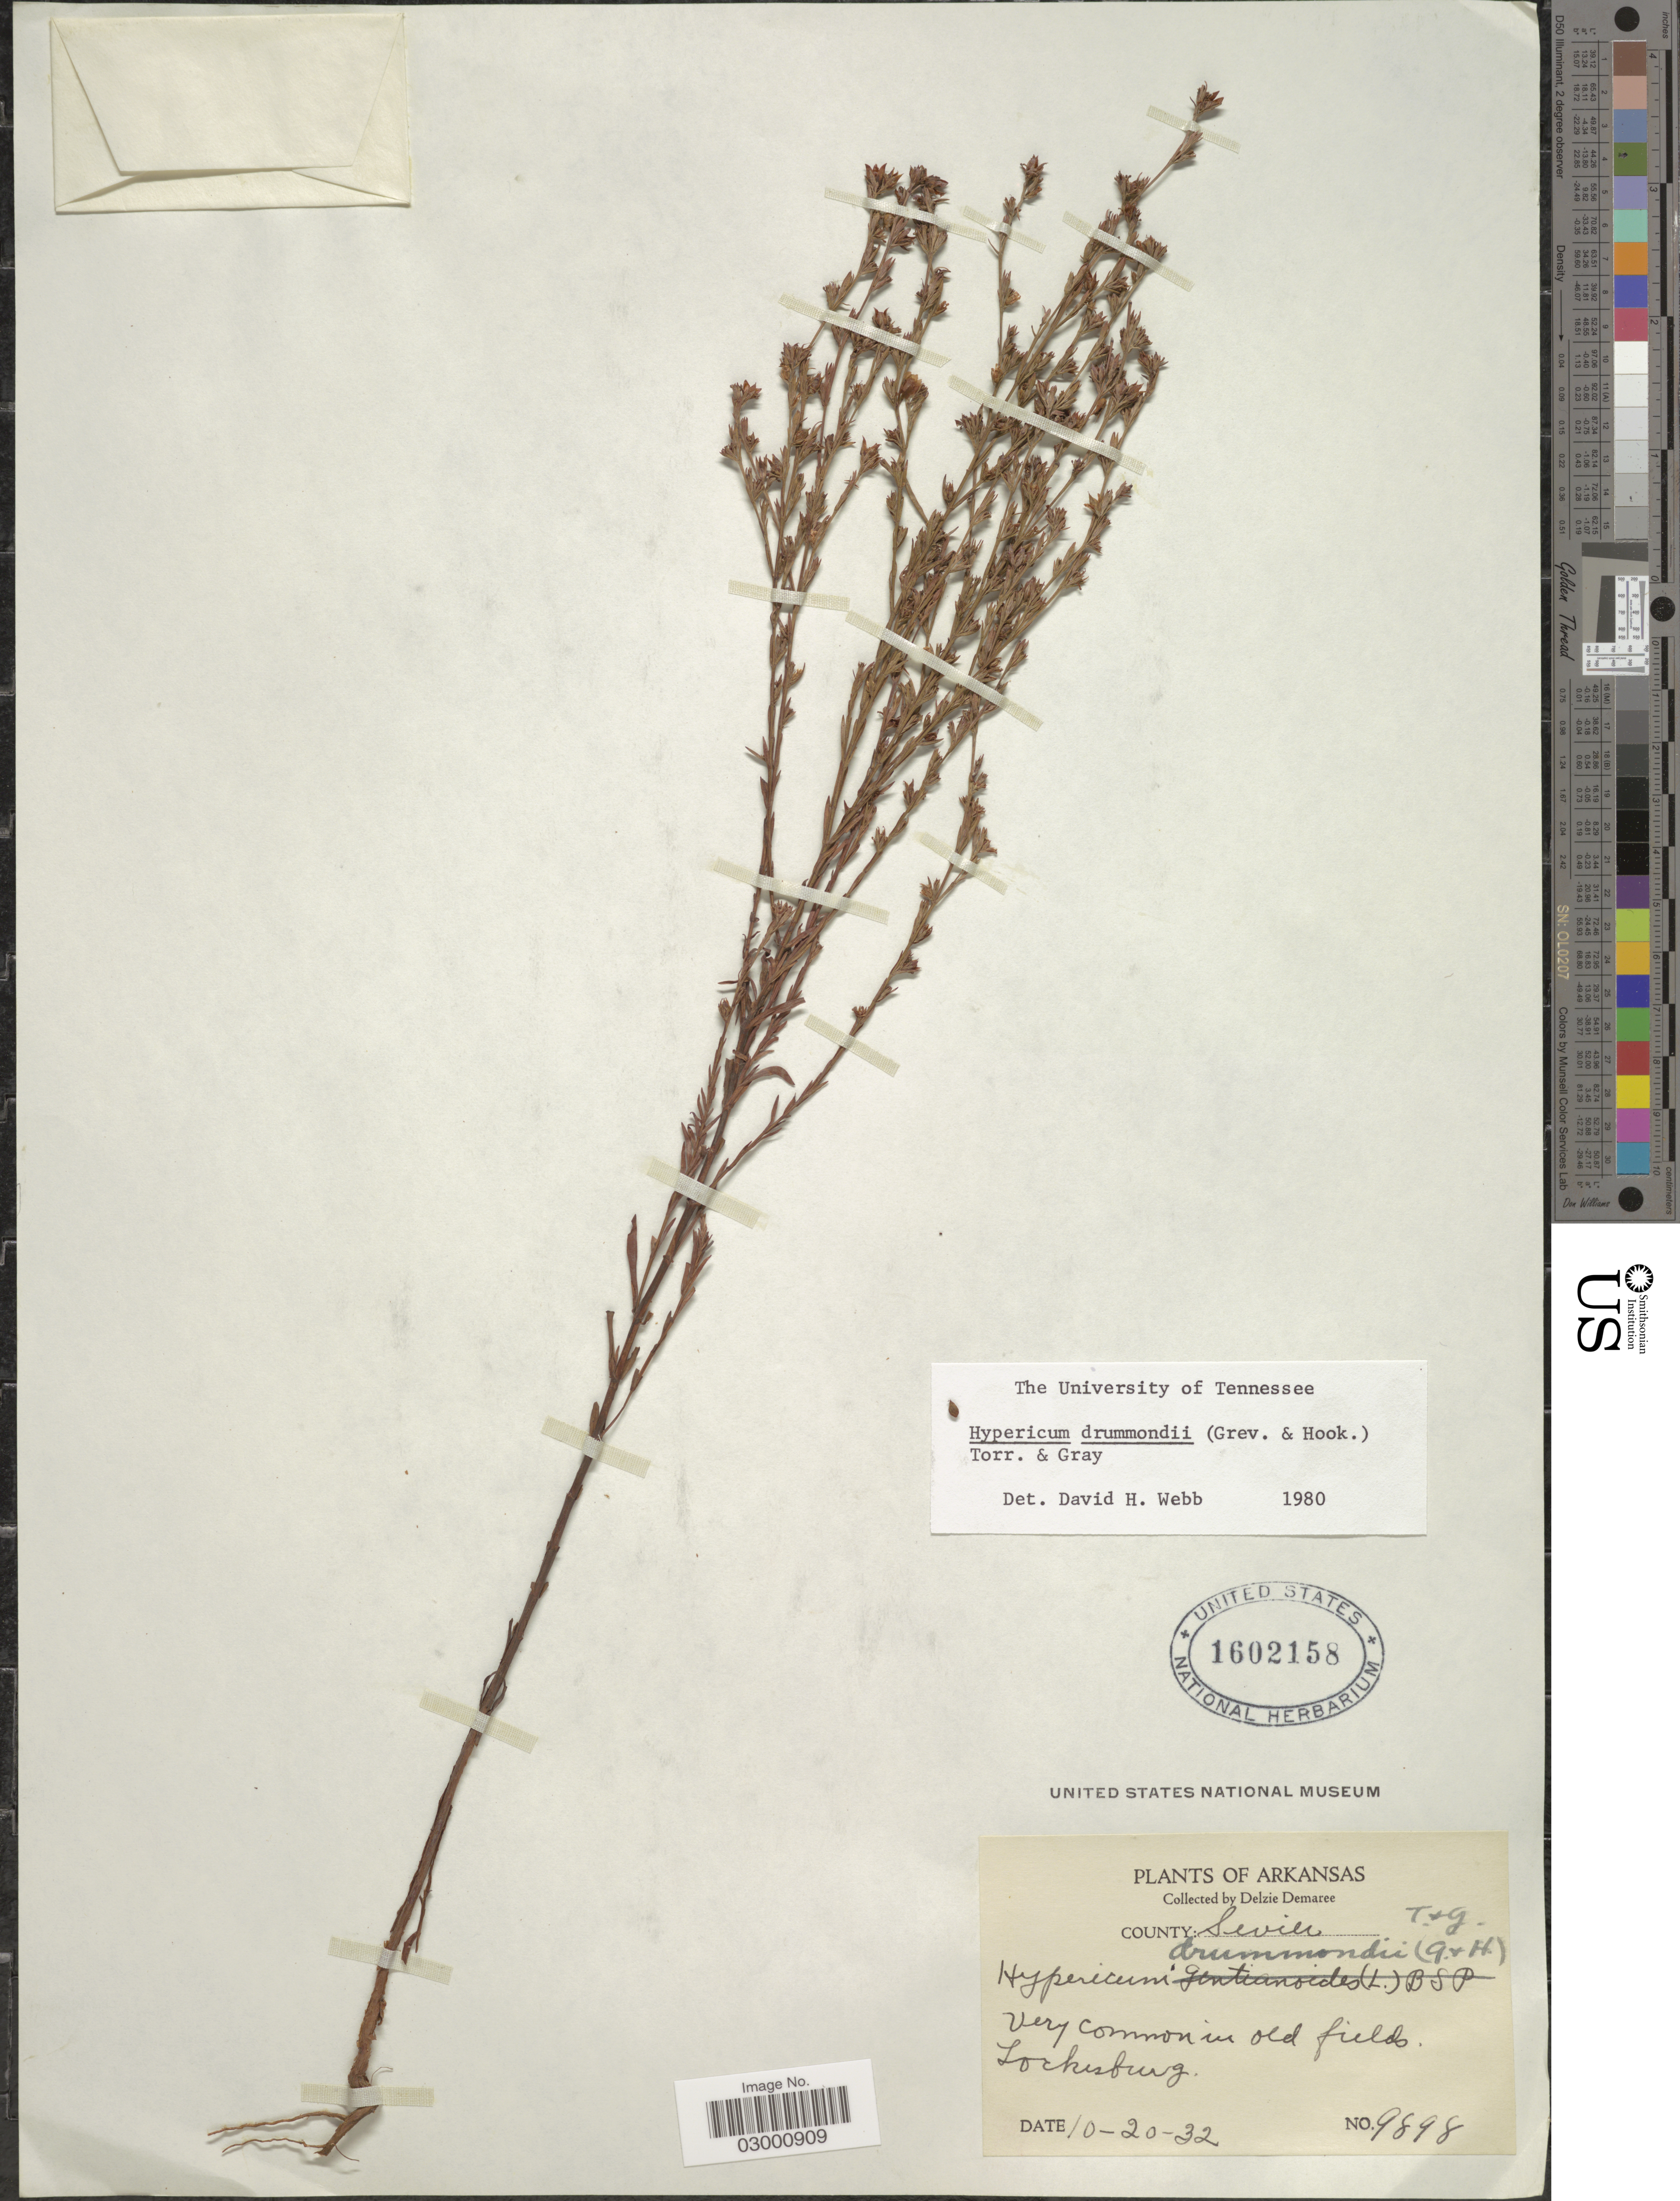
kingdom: Plantae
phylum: Tracheophyta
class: Magnoliopsida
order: Malpighiales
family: Hypericaceae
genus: Hypericum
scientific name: Hypericum drummondii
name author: (Grev. & Hook.) Torr. & A. Gray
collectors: D. Demaree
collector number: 9898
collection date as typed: Transcribed d/m/y: 20/10/32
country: United States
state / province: Arkansas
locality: County: Sevier. In old fields. Lockesburg.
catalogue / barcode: US 1602158